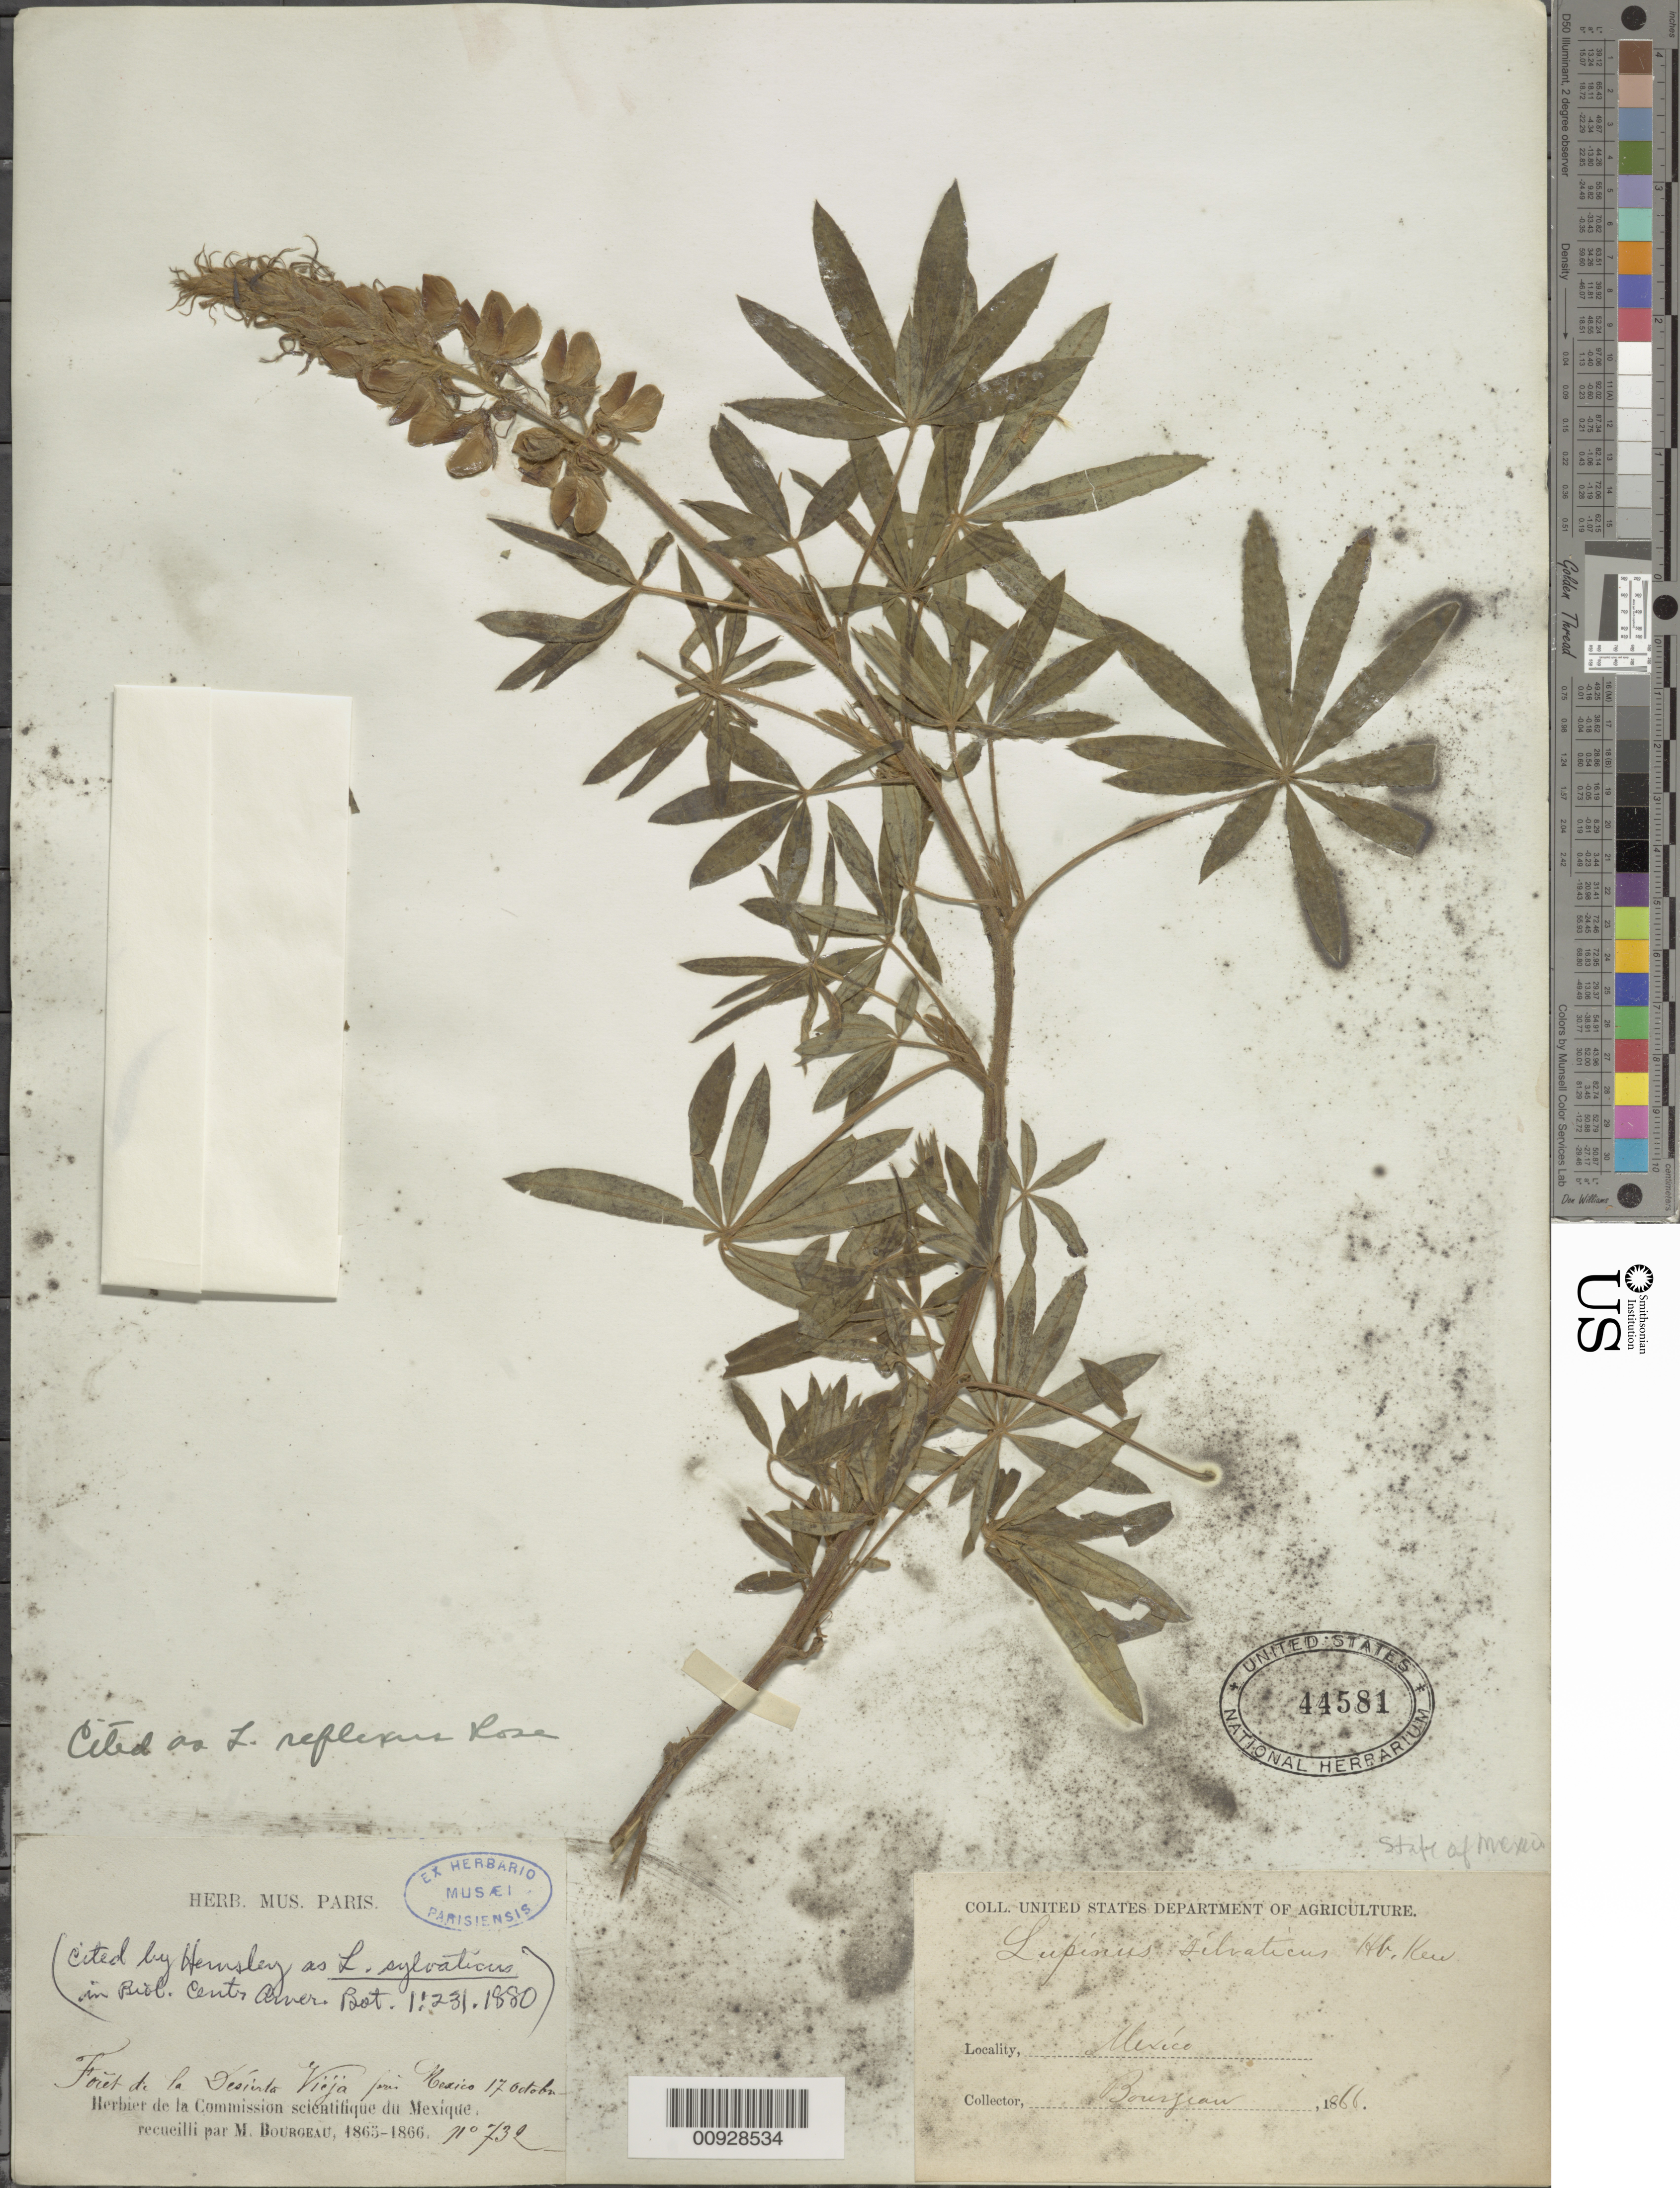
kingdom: Plantae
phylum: Tracheophyta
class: Magnoliopsida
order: Fabales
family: Fabaceae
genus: Lupinus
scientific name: Lupinus reflexus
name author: Rose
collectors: M. Bourgeau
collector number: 732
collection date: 1866-10-17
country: Mexico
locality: Foret de la Desiertipres Mexico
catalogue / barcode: US 44581